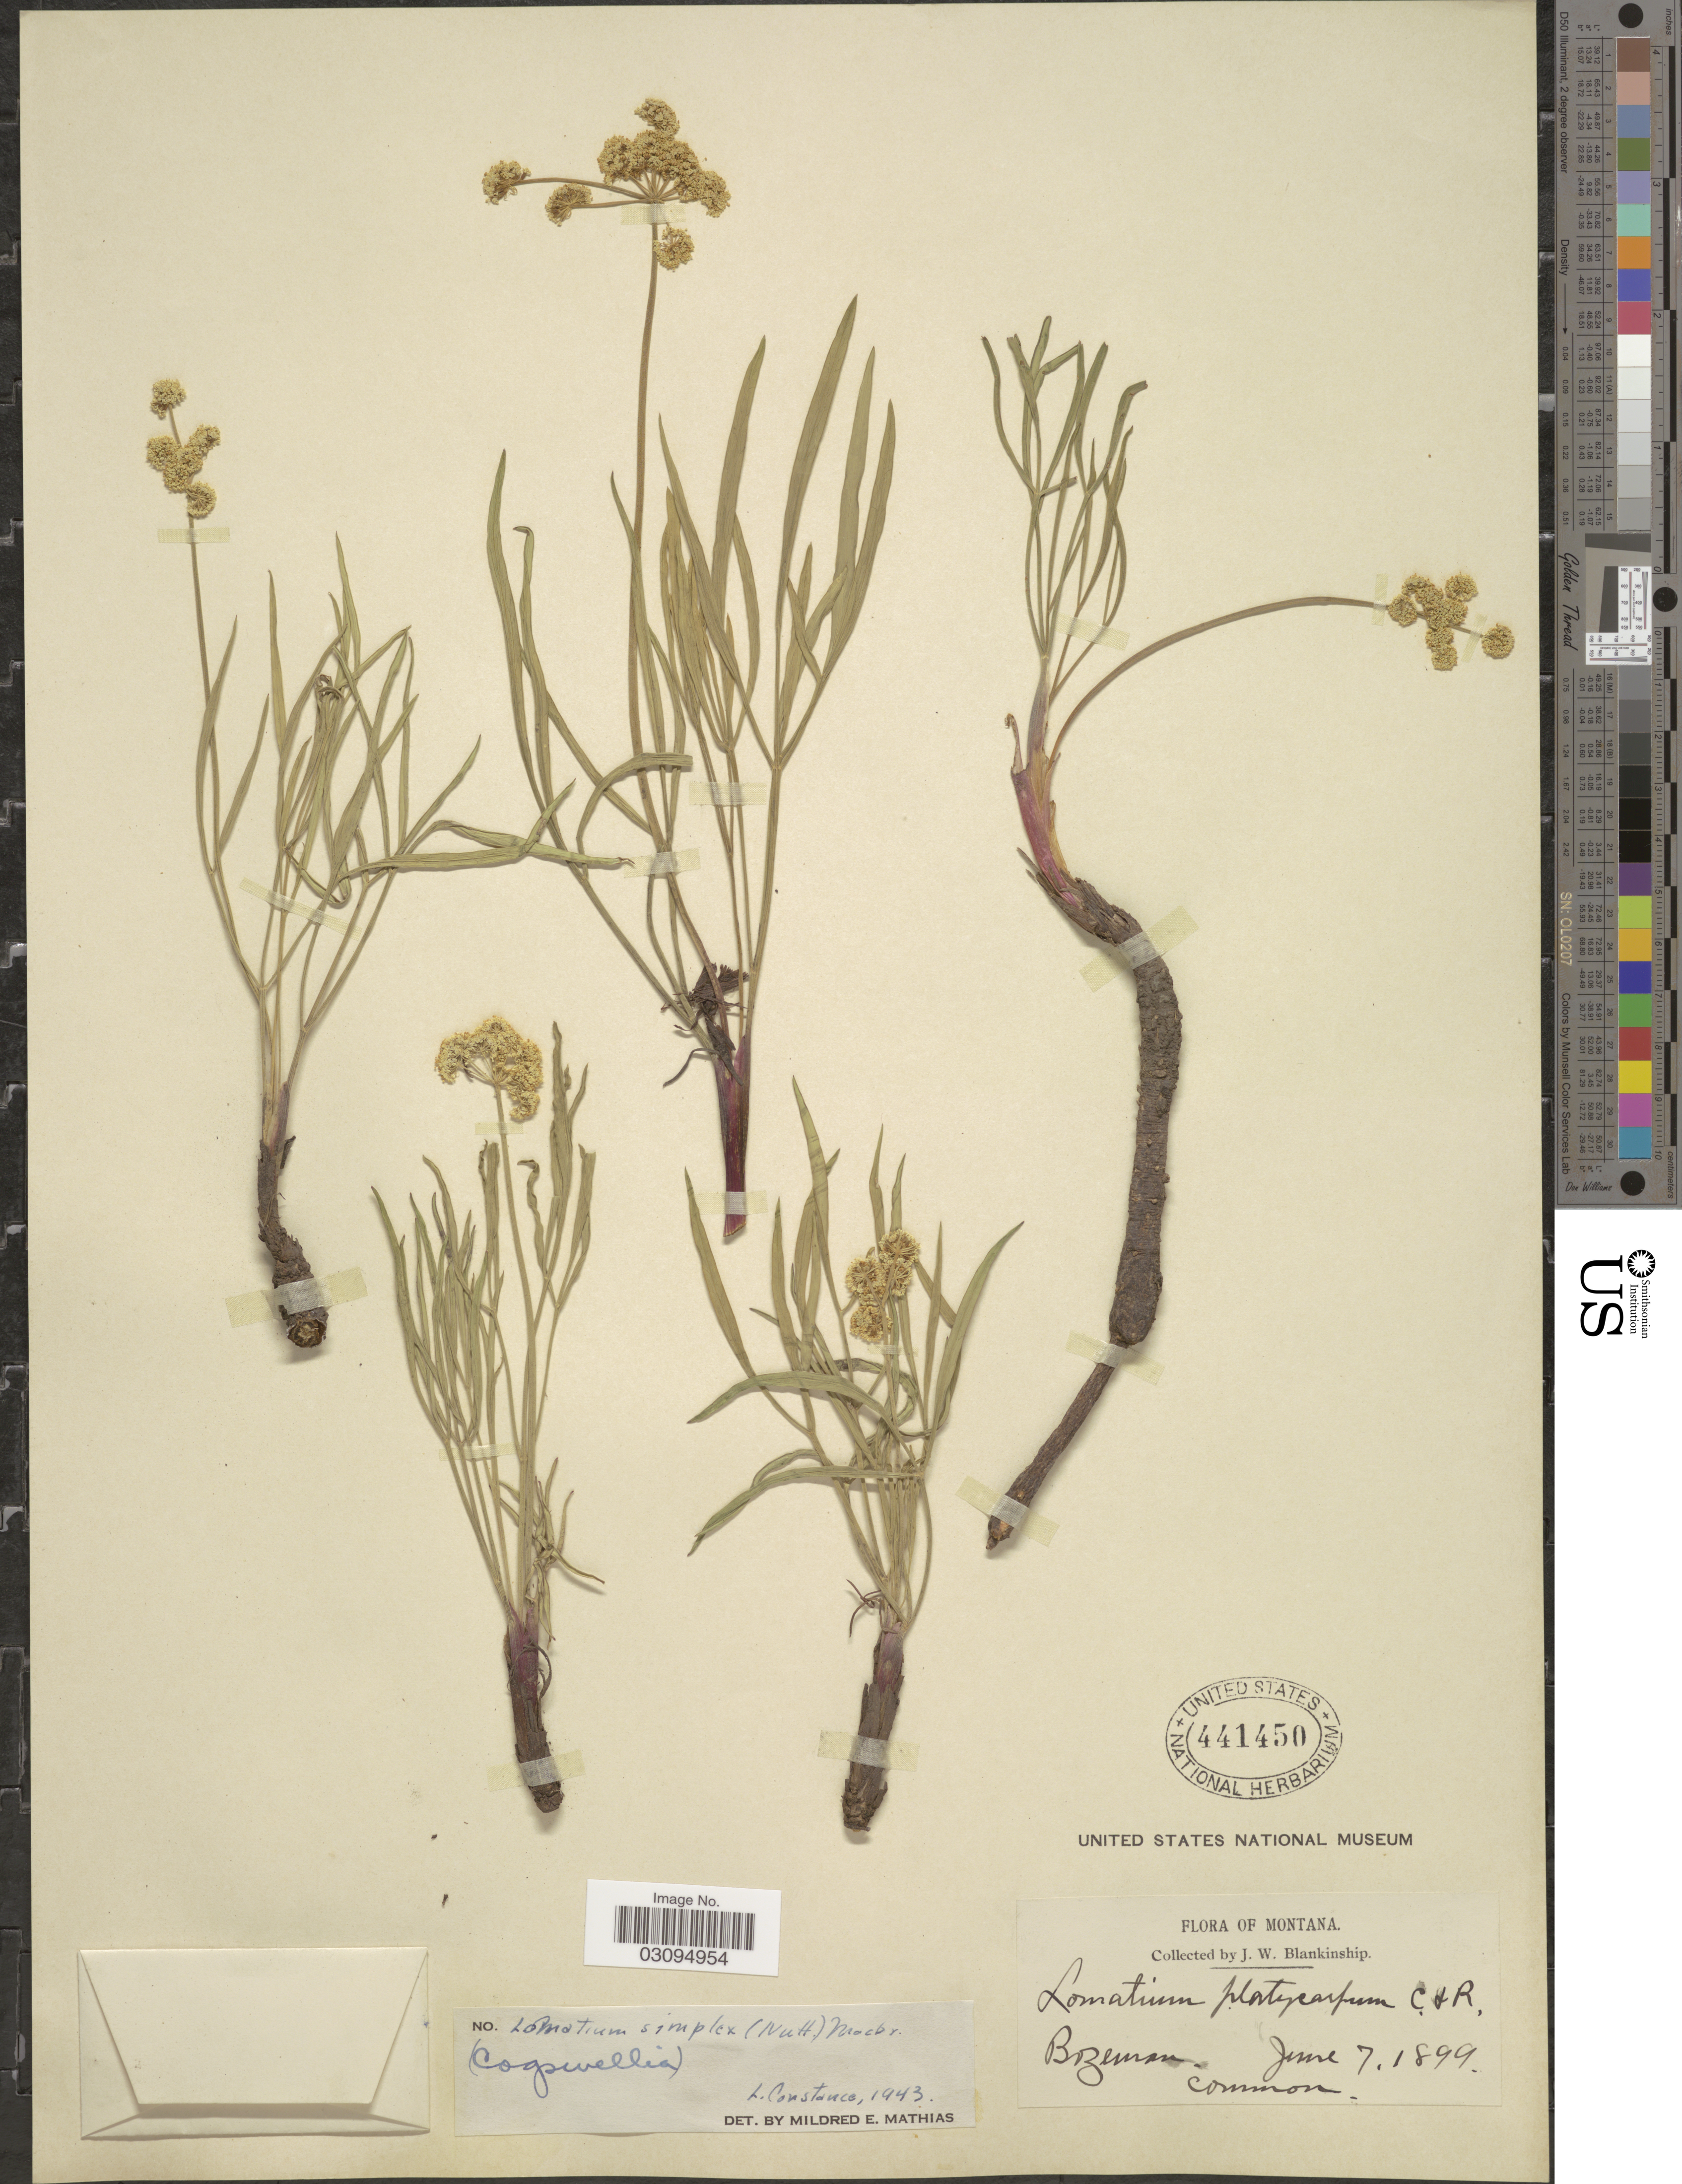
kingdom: Plantae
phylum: Tracheophyta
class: Magnoliopsida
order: Apiales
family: Apiaceae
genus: Lomatium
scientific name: Lomatium platycarpum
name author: (Torr.) J.M. Coult. & Rose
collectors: J. W. Blankinship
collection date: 1899-06-07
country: United States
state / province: Montana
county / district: Gallatin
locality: Bozeman.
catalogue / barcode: US 441450